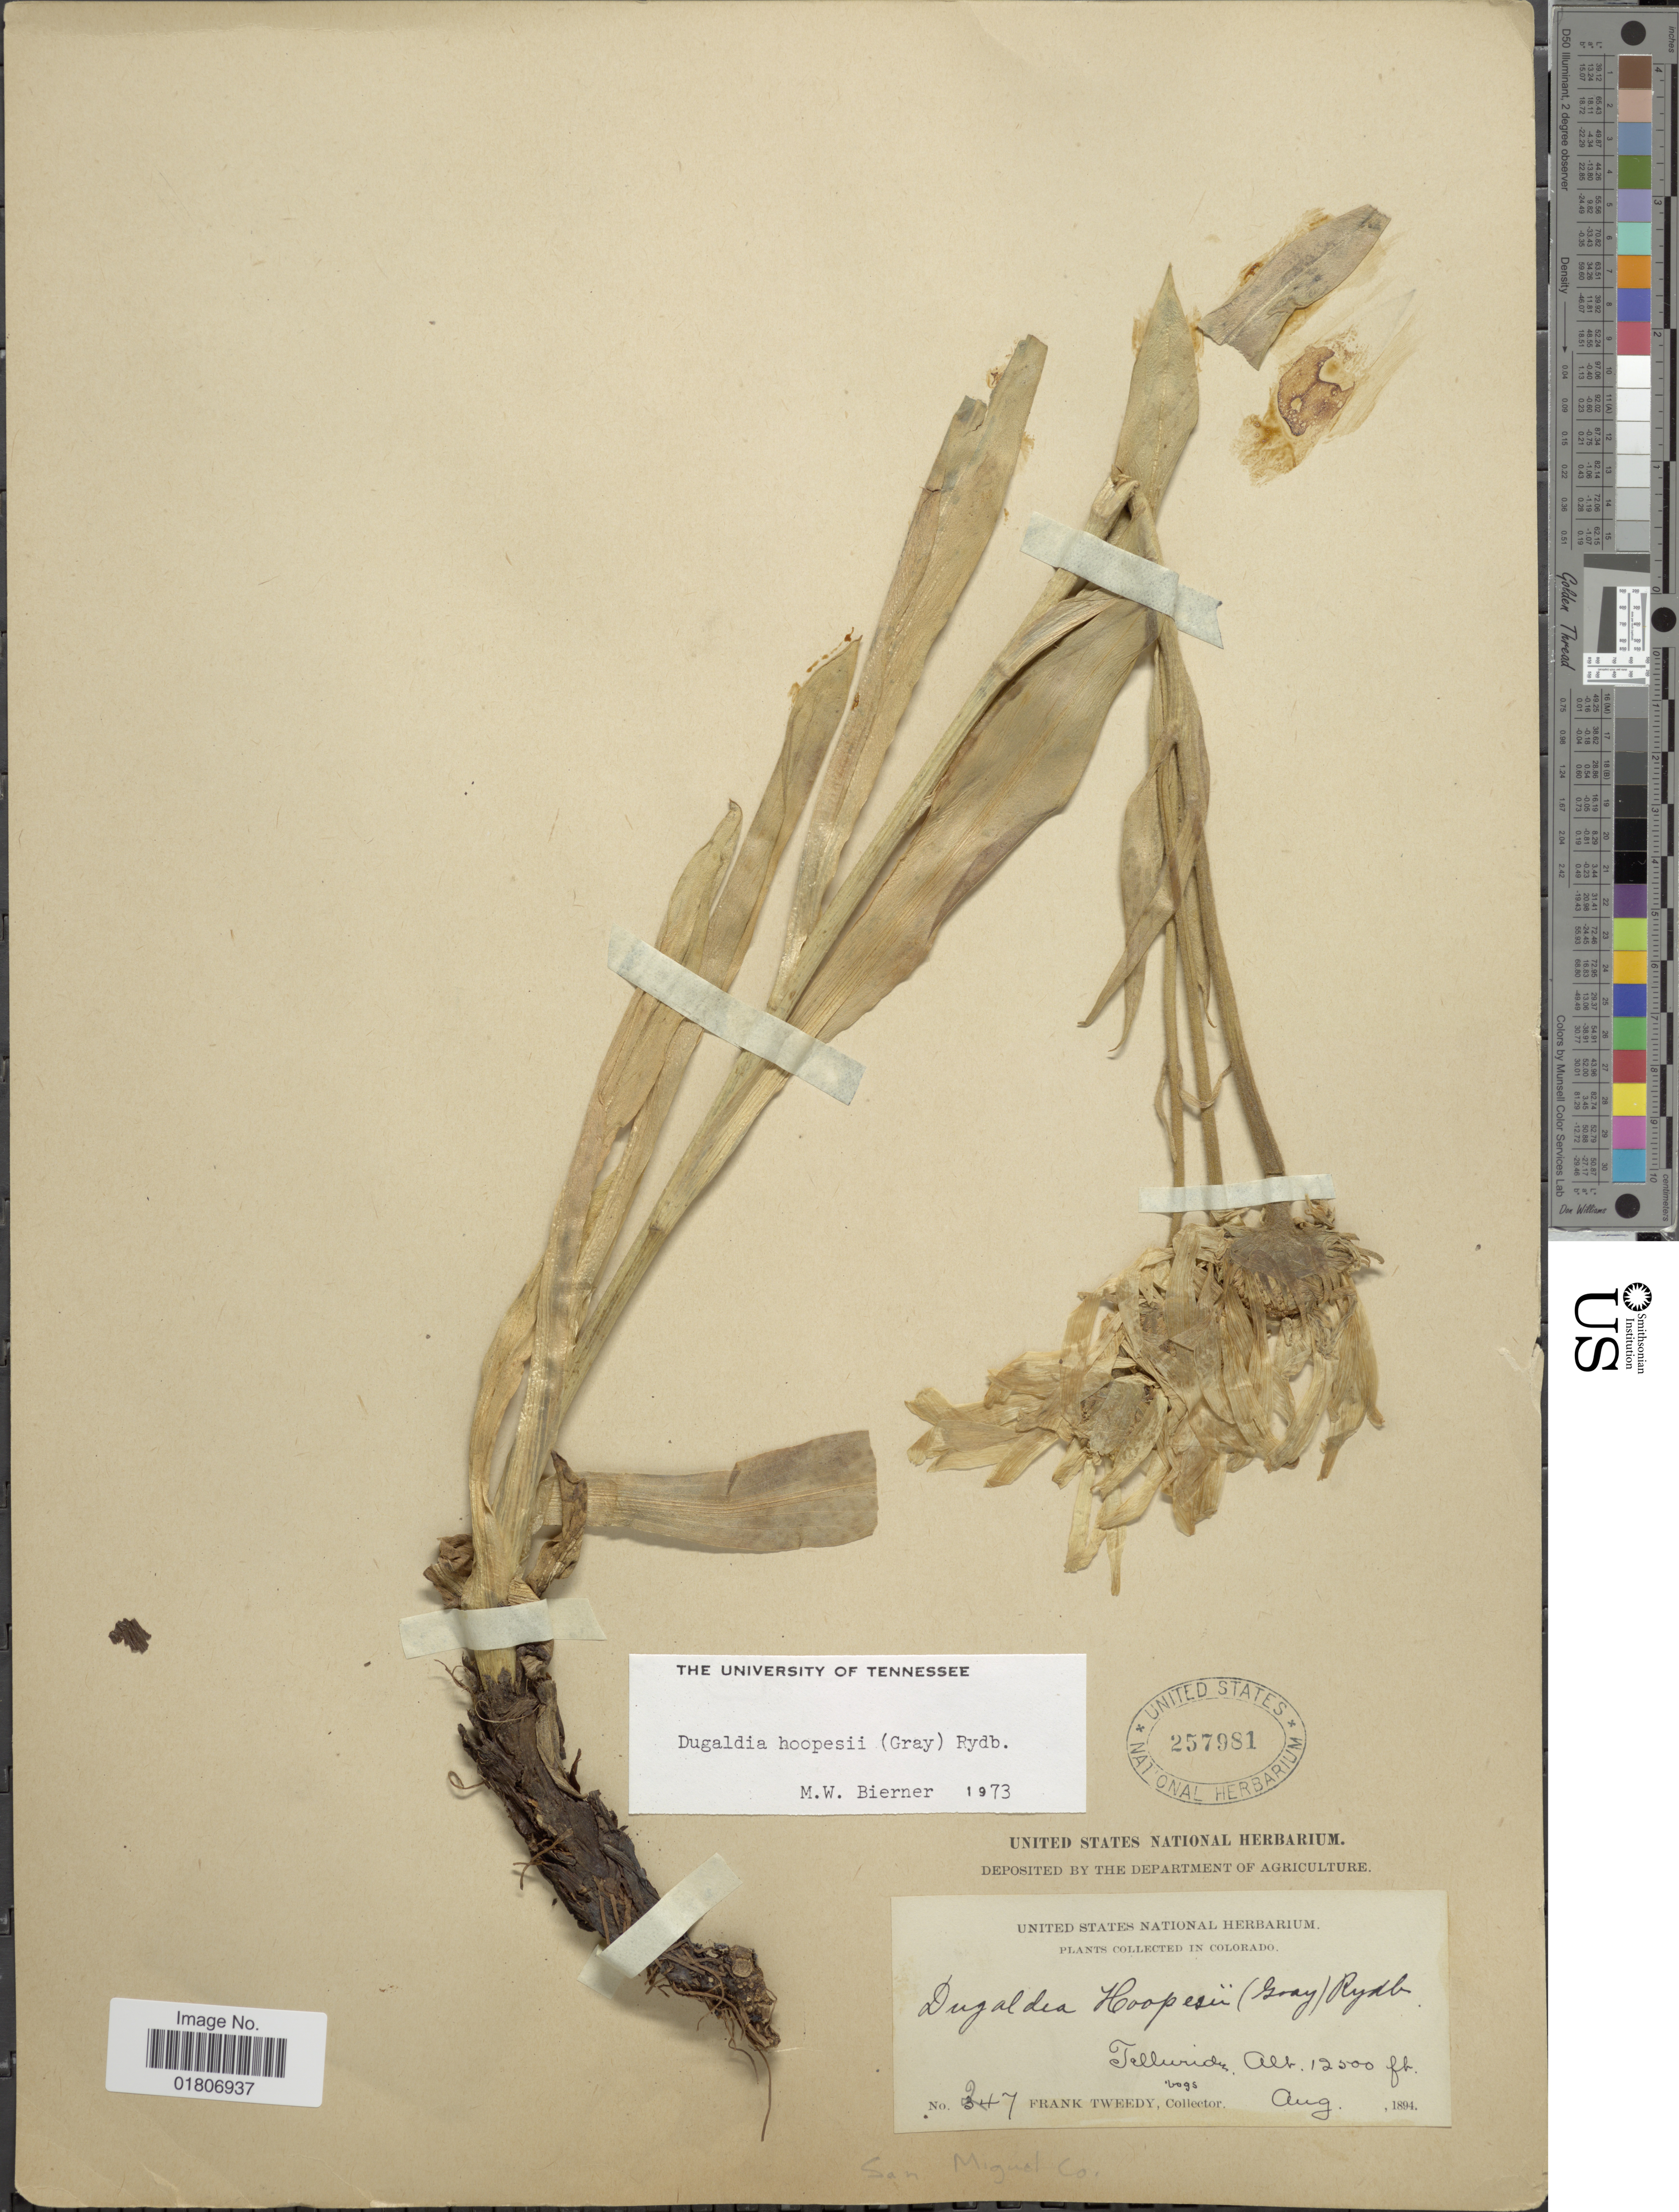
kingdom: Plantae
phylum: Tracheophyta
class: Magnoliopsida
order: Asterales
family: Asteraceae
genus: Dugaldia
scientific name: Dugaldia hoopesii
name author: (A. Gray) Rydb.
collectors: F. Tweedy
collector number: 247*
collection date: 1894-08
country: United States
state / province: Colorado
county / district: San Miguel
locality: San Miguel Co. Telluride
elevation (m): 3810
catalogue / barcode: US 257981